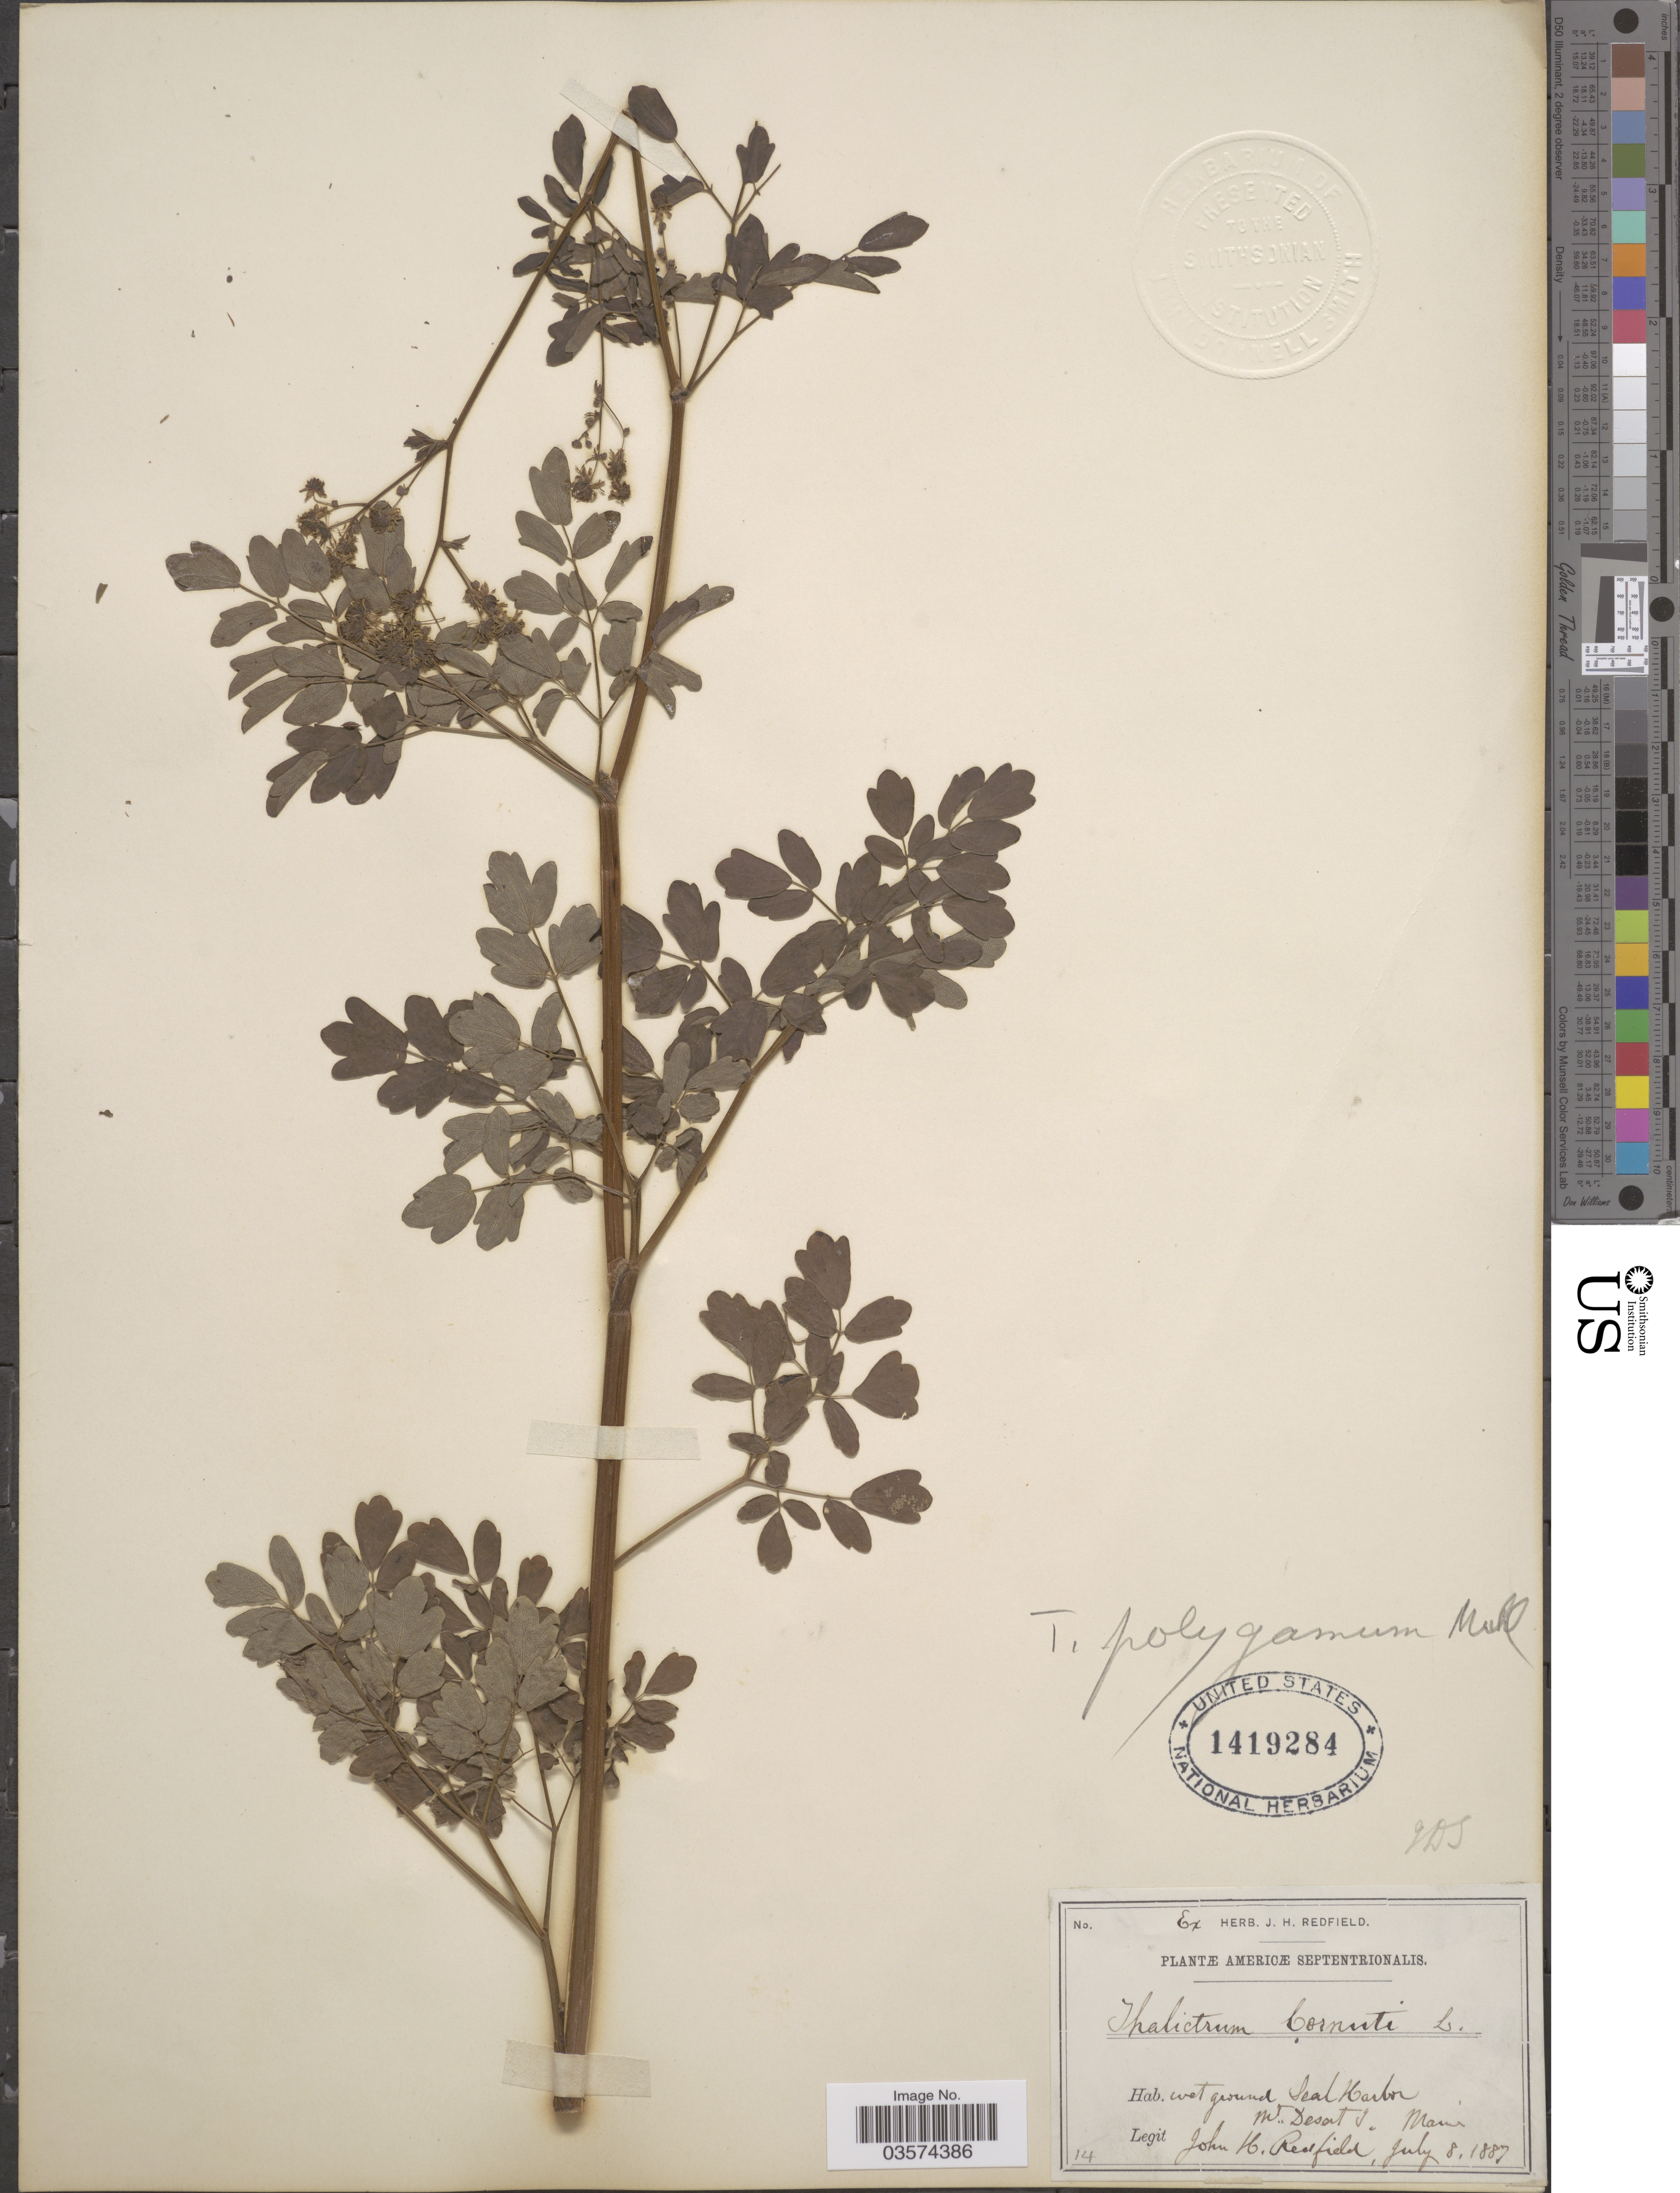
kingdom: Plantae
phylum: Tracheophyta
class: Magnoliopsida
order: Ranunculales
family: Ranunculaceae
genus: Thalictrum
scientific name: Thalictrum pubescens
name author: Pursh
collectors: J. Redfield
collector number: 14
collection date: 1887-07-08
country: United States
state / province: Maine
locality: Americœ Septentrionalis. Wet ground Seal Harbor. Mt. Desert I.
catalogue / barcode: US 1419284